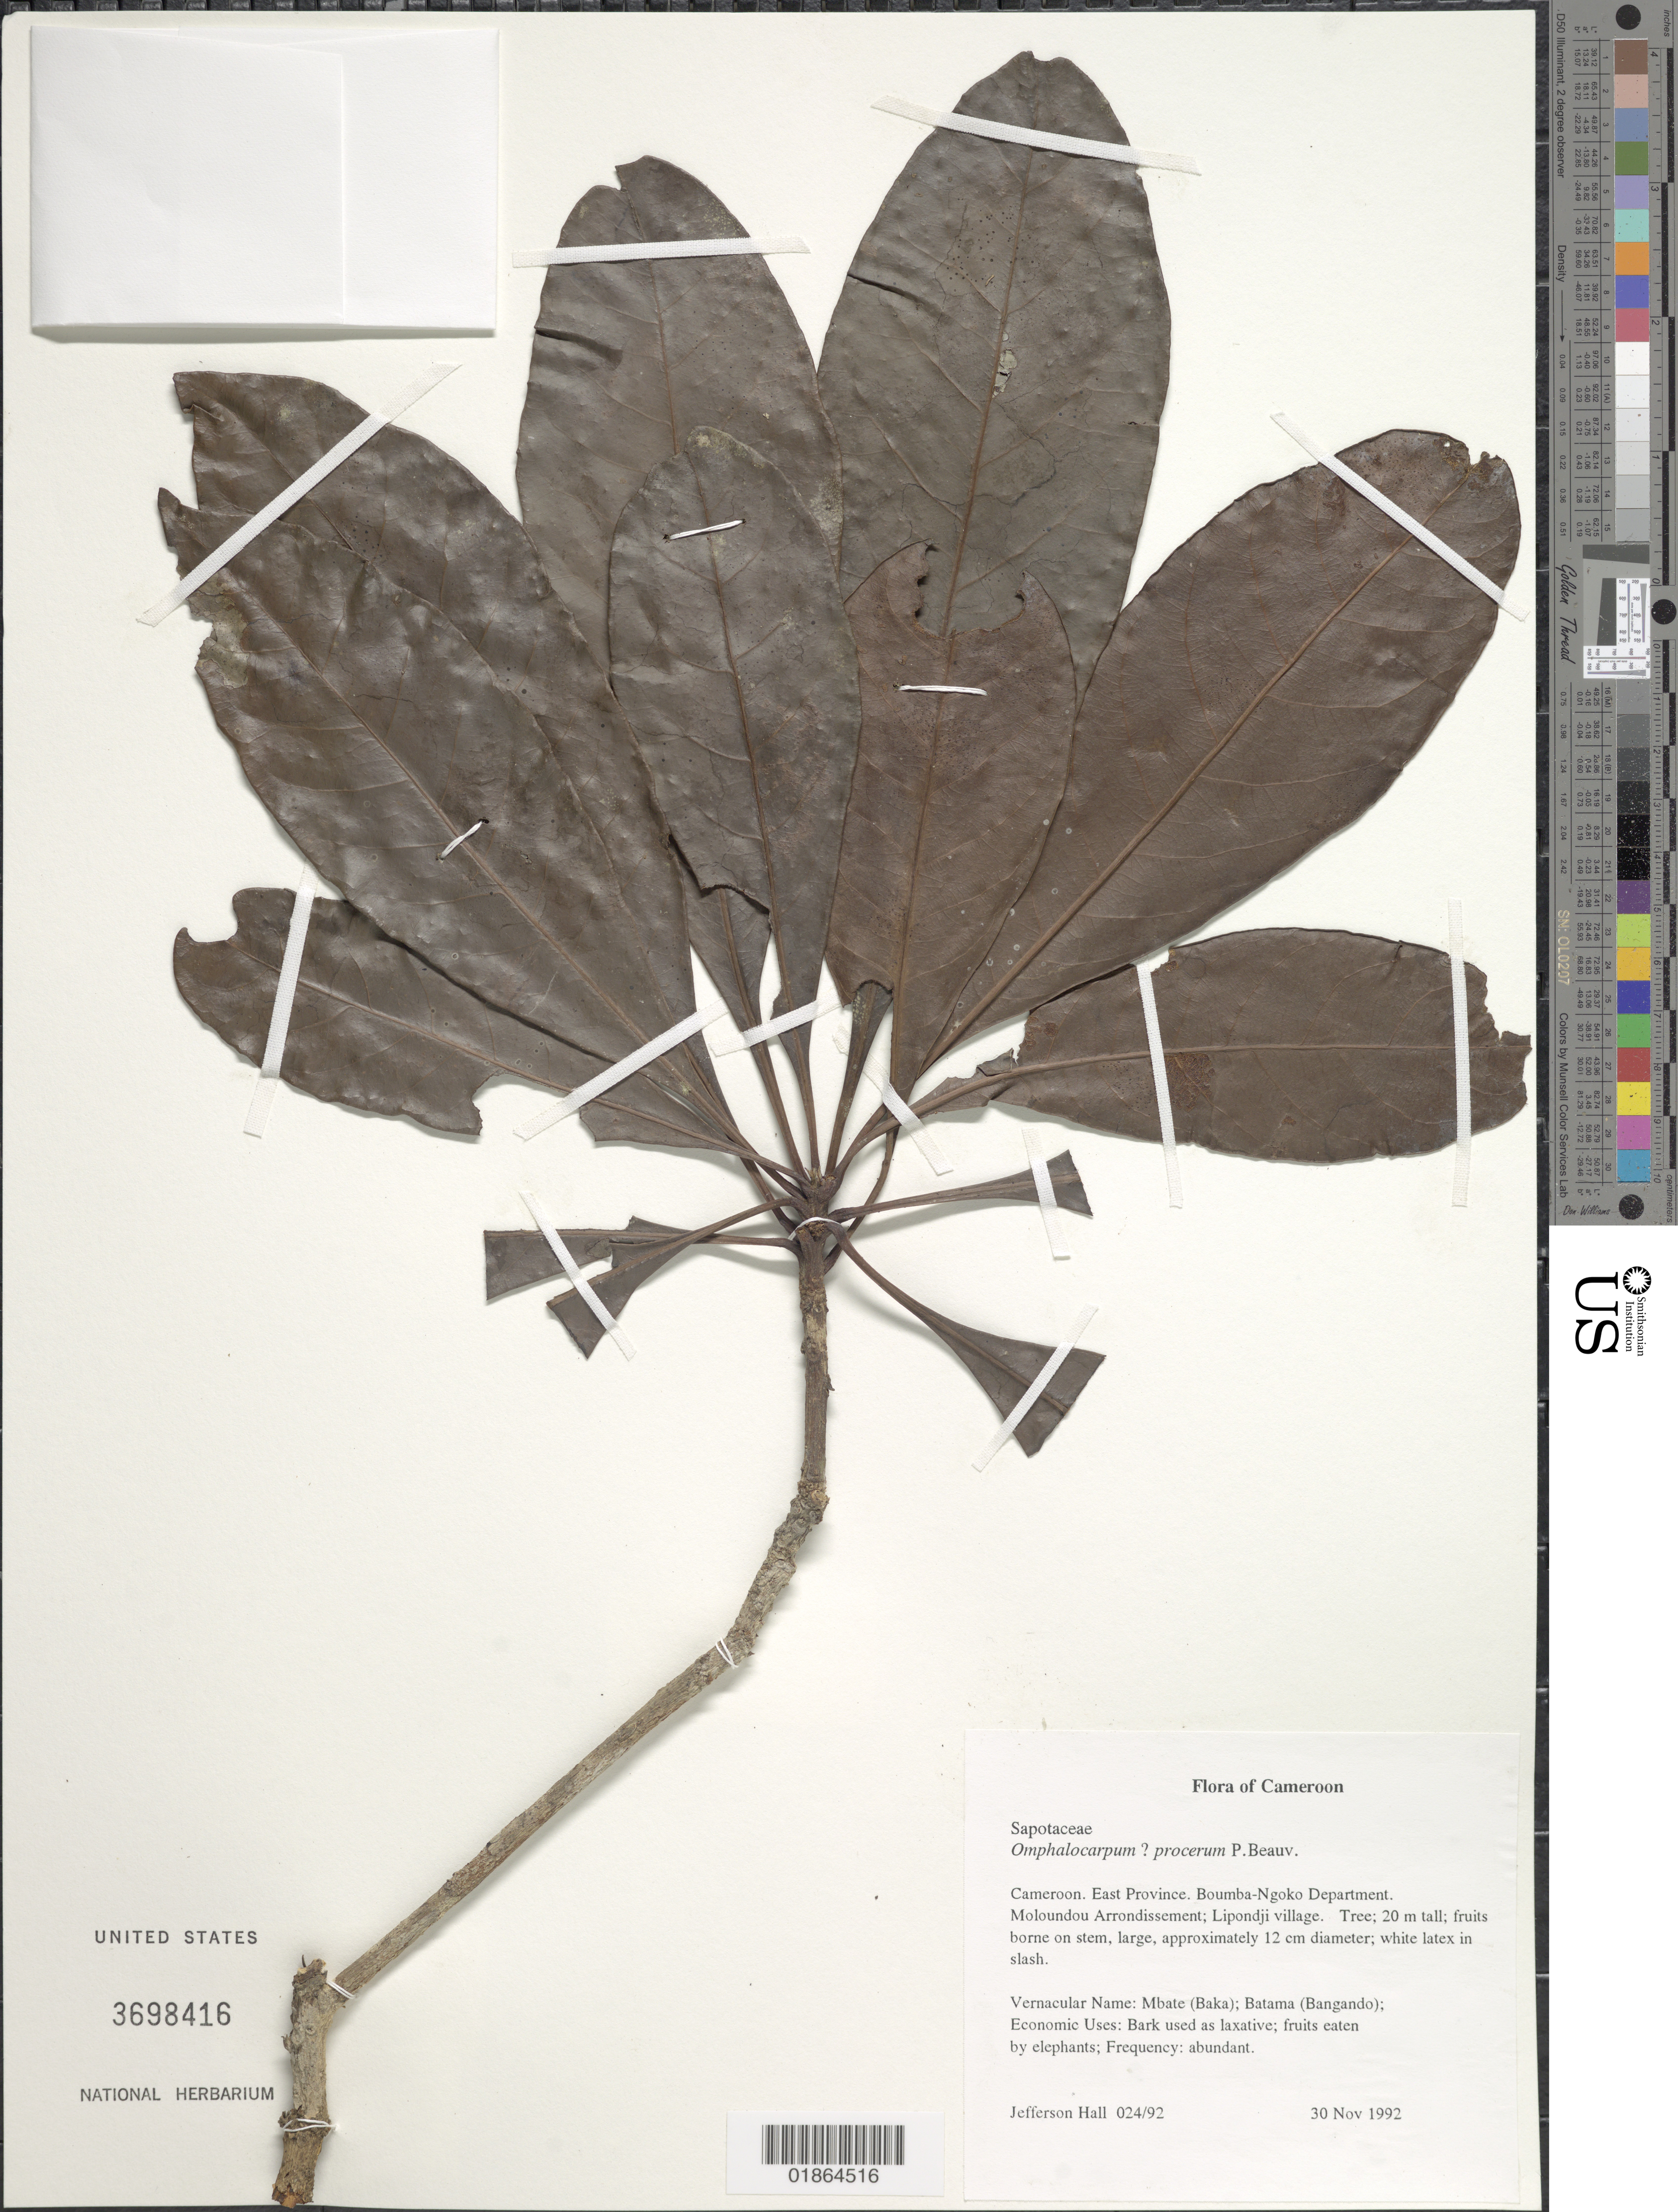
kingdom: Plantae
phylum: Tracheophyta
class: Magnoliopsida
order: Ericales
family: Sapotaceae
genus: Omphalocarpum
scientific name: Omphalocarpum procerum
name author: P. Beauv.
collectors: J. Hall & -. Edouard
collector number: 024/92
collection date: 1992-12-10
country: Cameroon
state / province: Est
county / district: Boumba-ngoko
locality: Moloundou Arrondissement; old SFIS logging concession.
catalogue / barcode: US 3698416